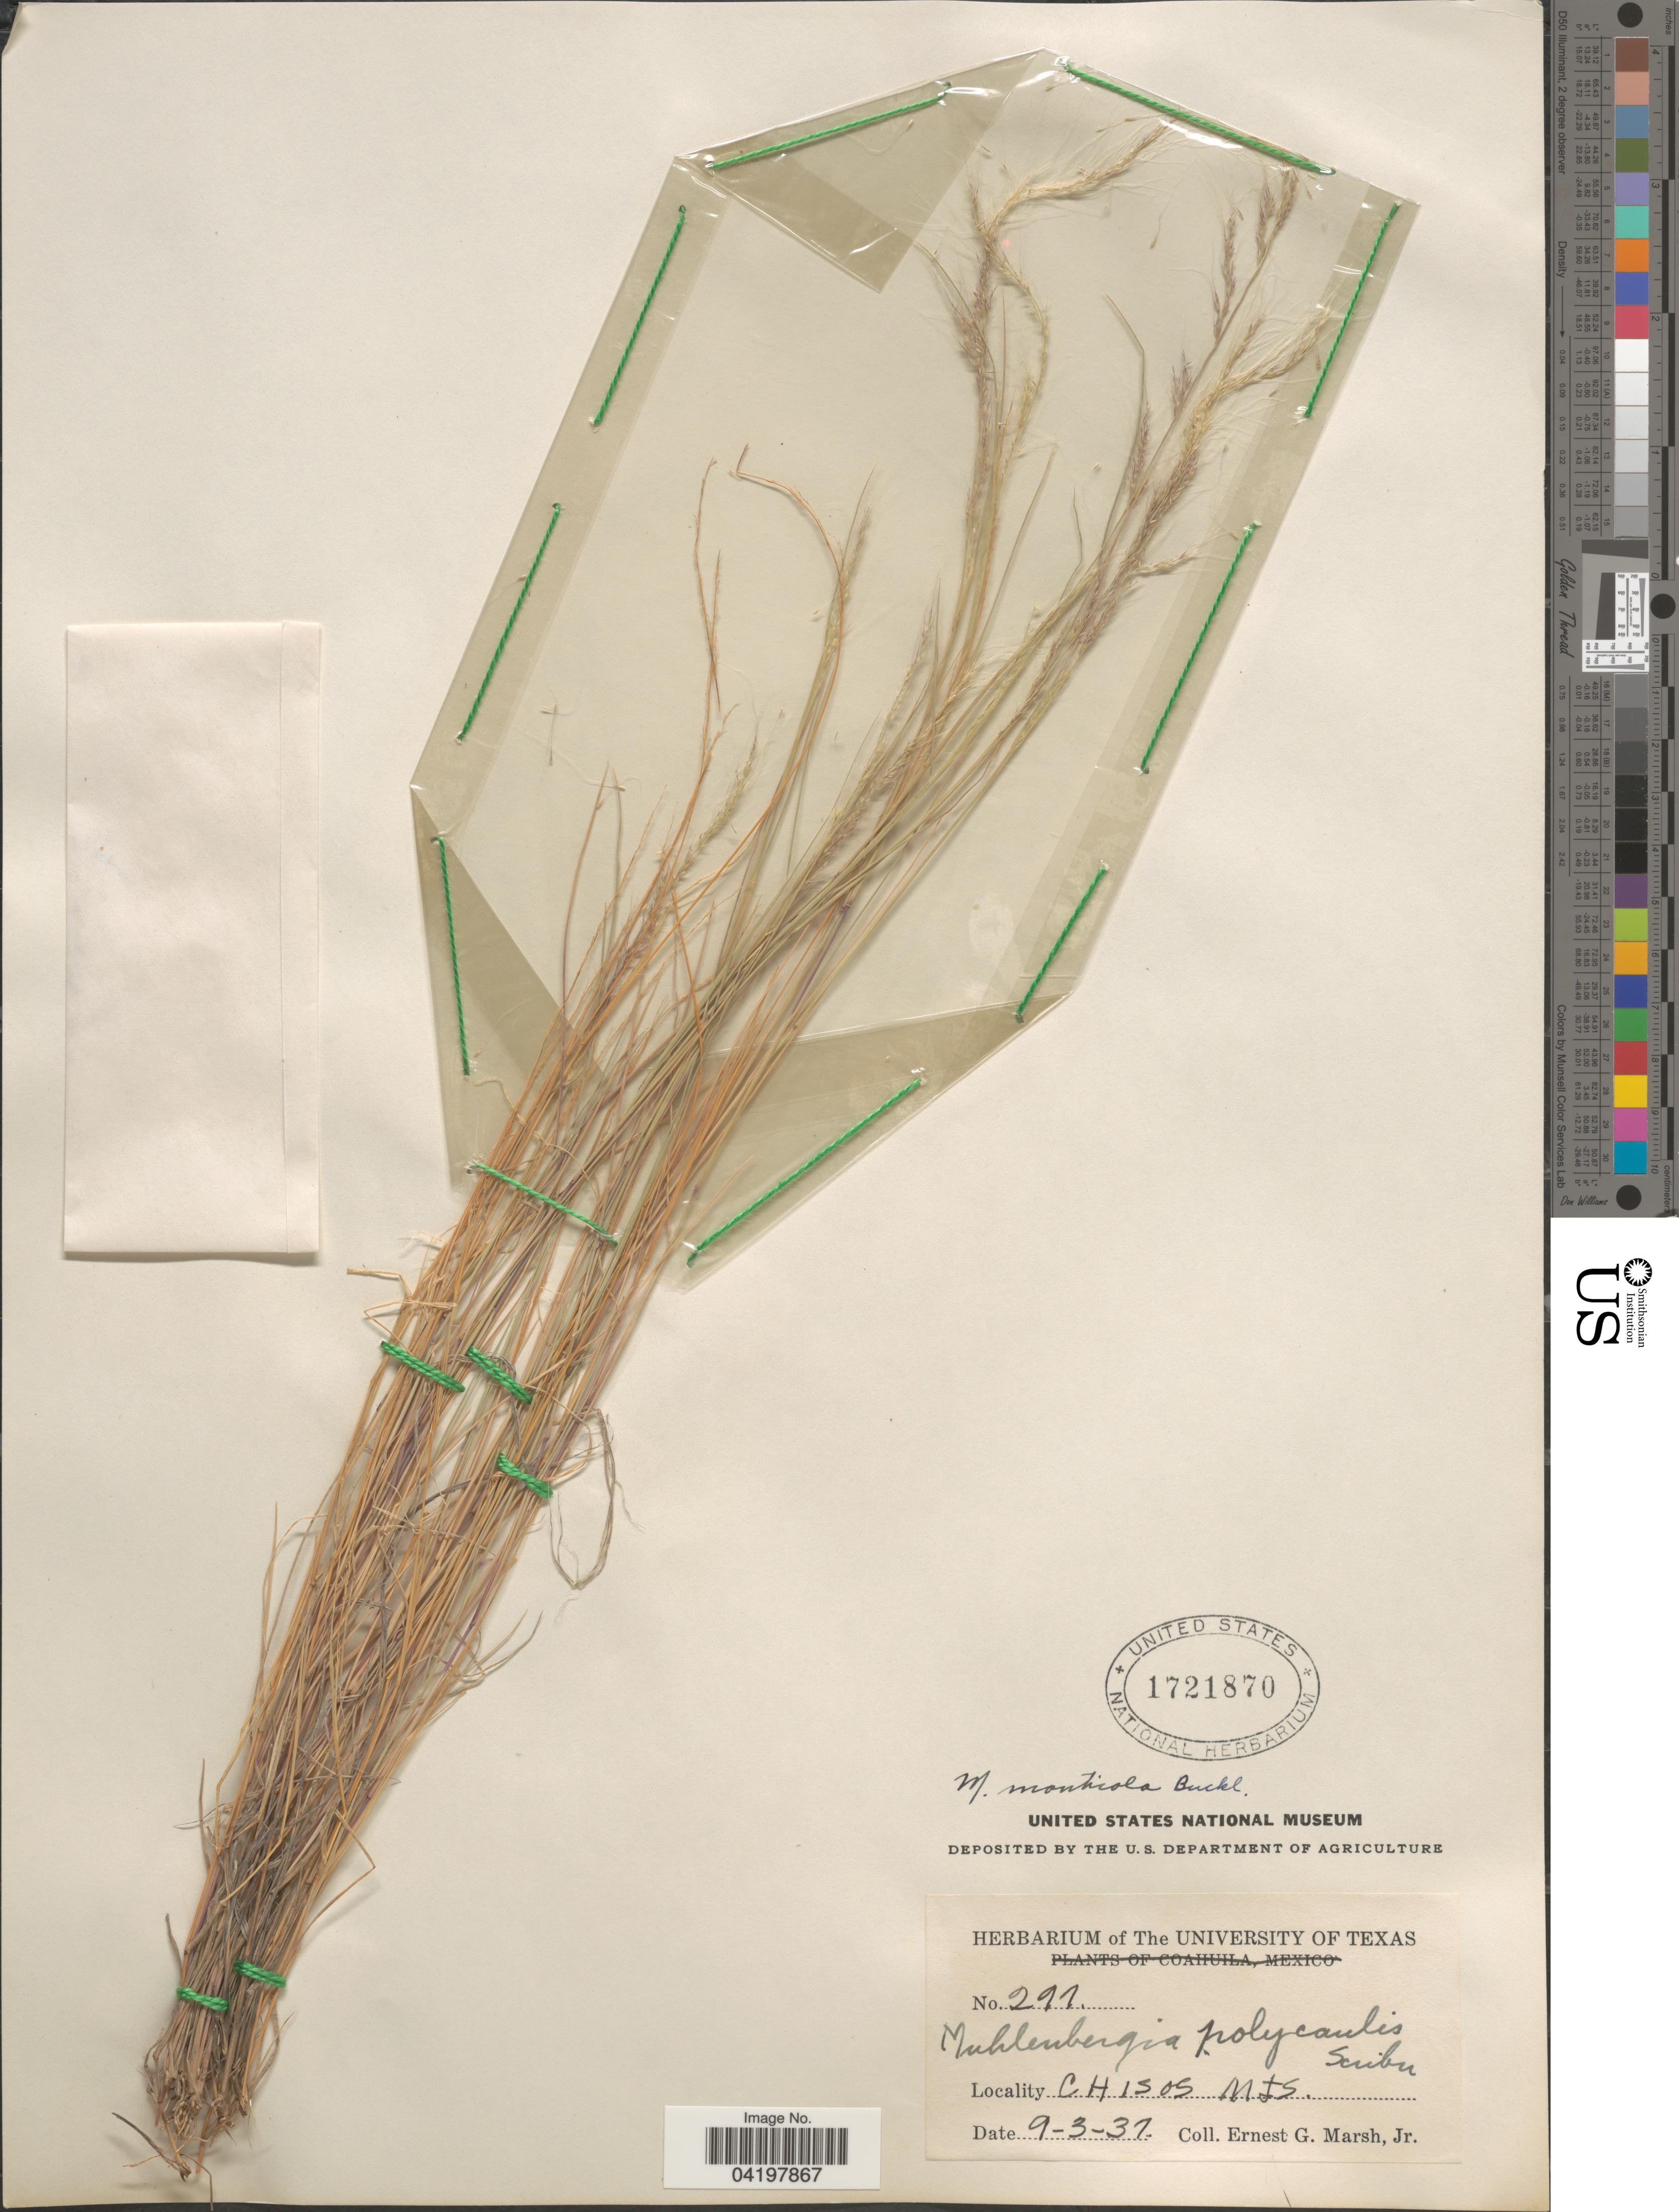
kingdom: Plantae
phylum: Tracheophyta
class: Liliopsida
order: Poales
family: Poaceae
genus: Muhlenbergia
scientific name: Muhlenbergia tenuifolia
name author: (Kunth) Kunth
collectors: E. G. Marsh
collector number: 291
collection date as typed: Transcribed d/m/y: 3/9/31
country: United States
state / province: Texas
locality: Chisos Mts.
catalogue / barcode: US 1721870